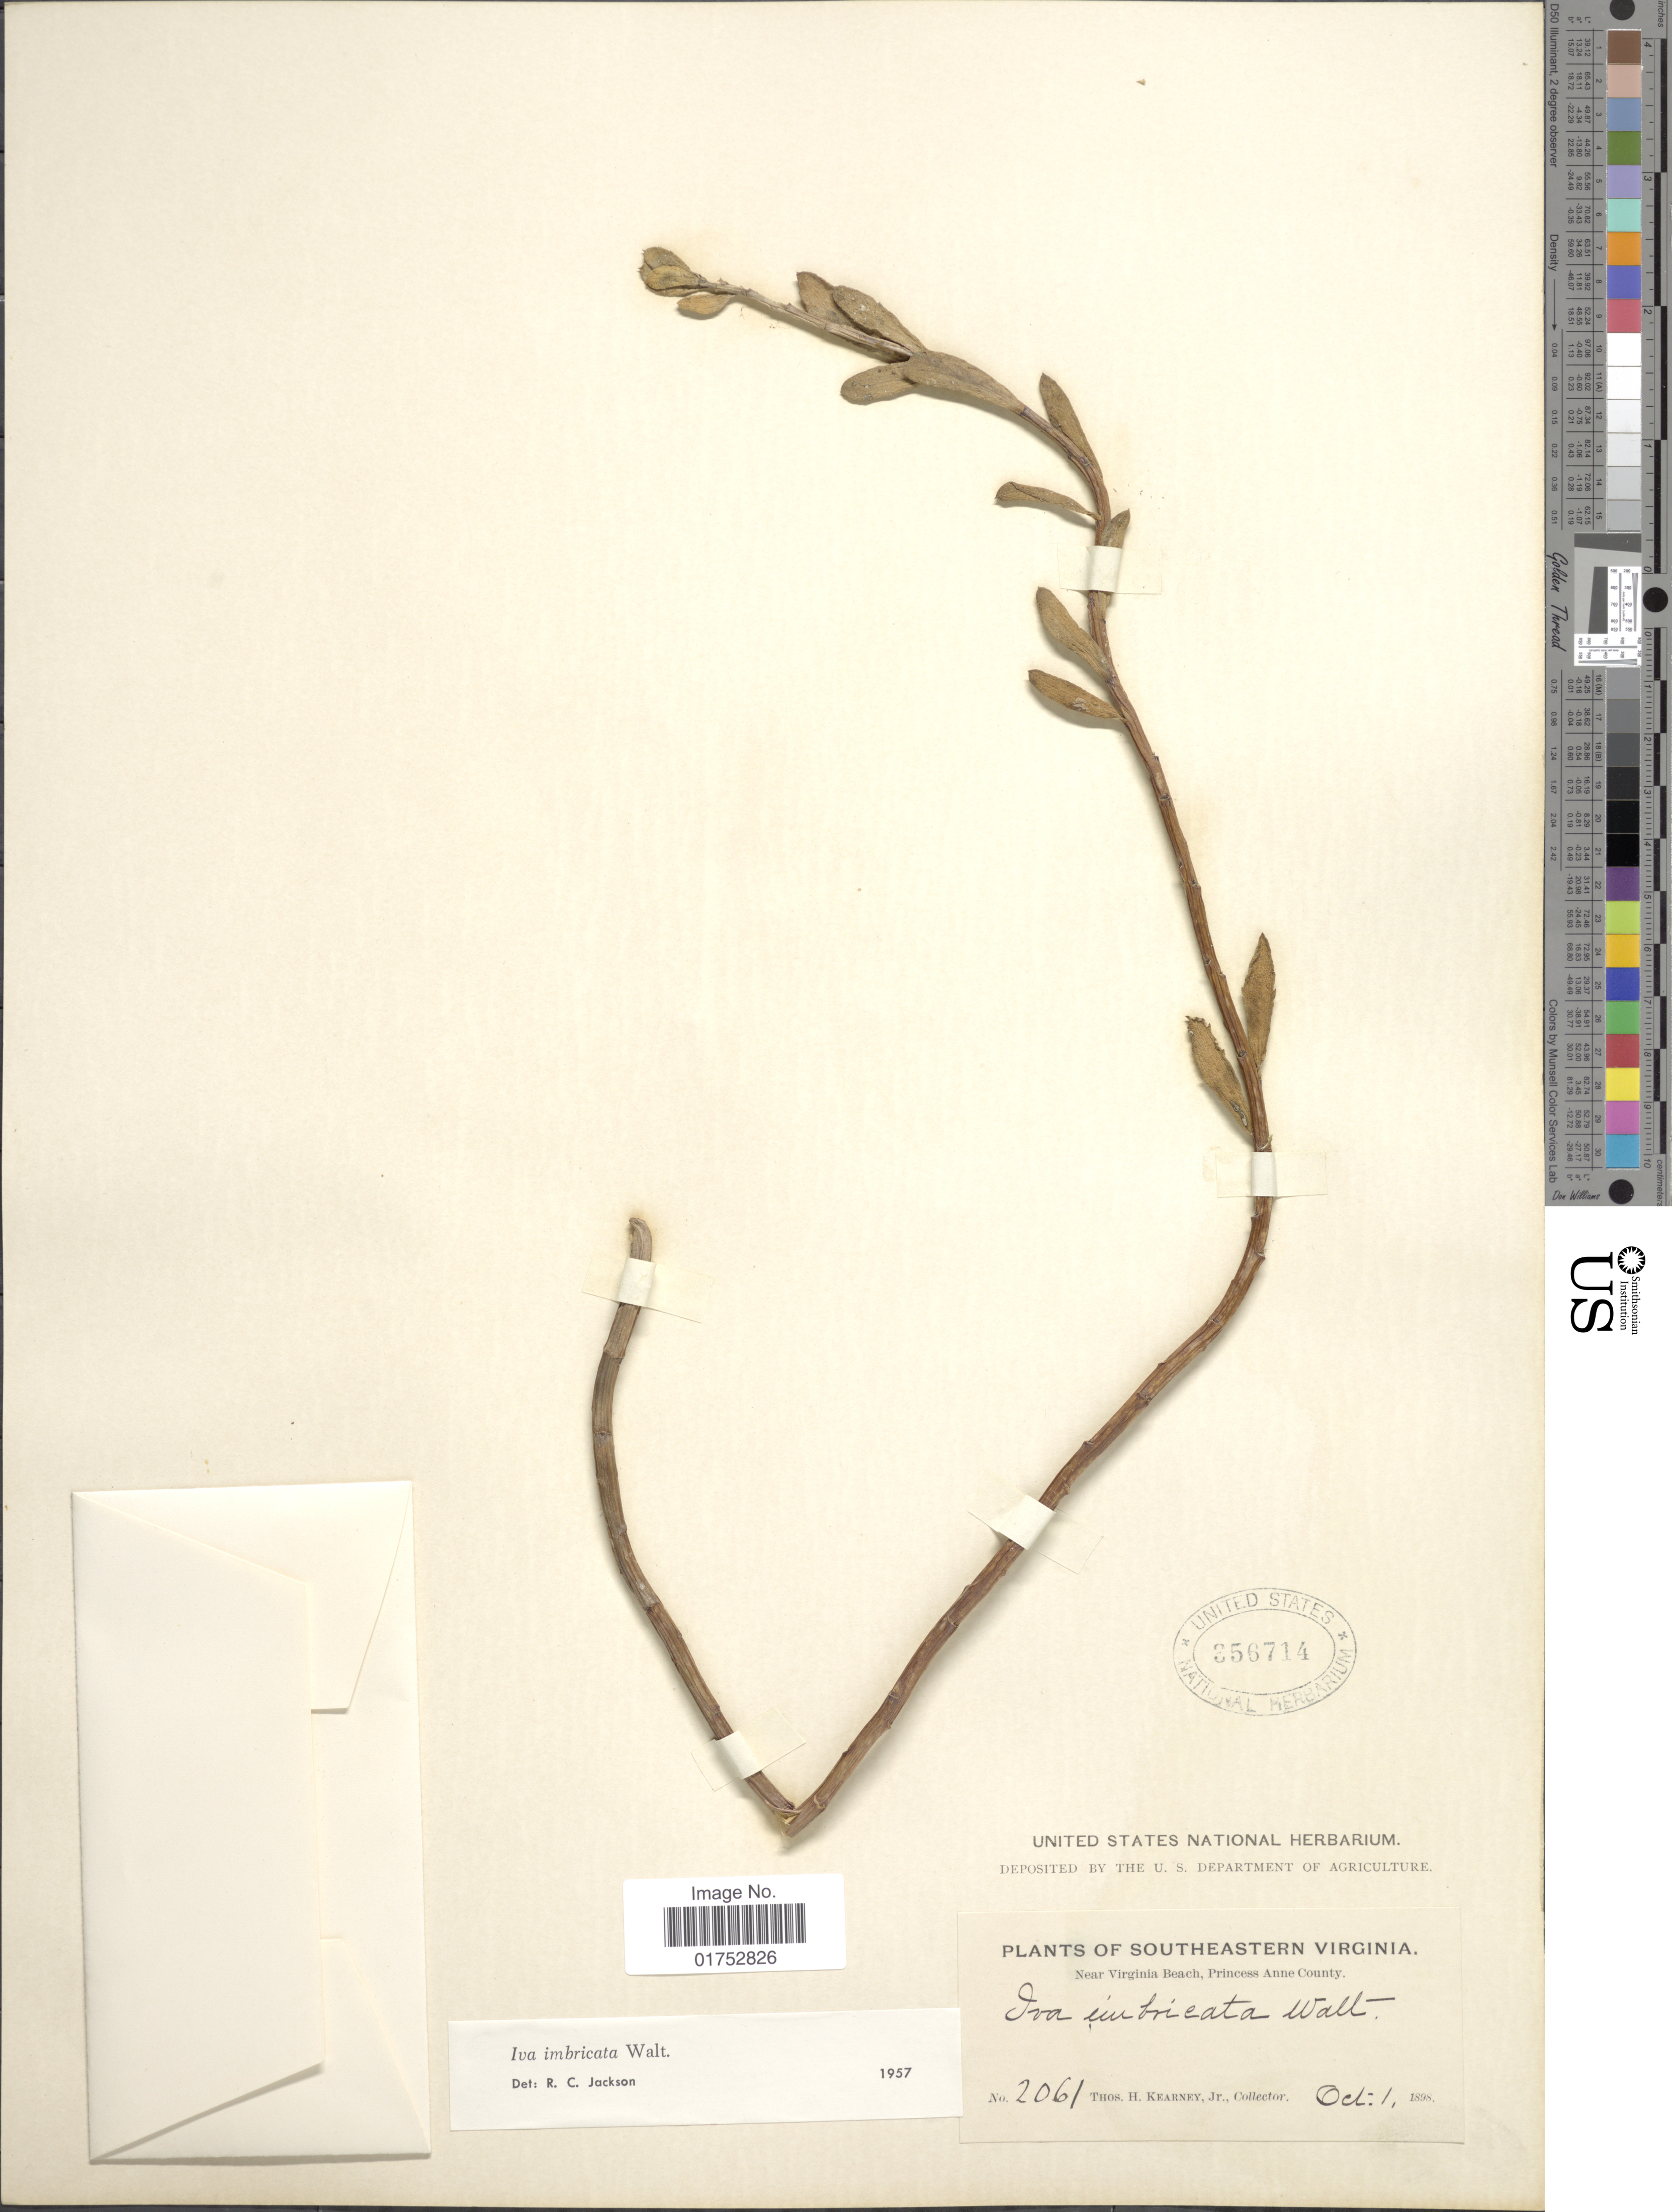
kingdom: Plantae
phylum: Tracheophyta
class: Magnoliopsida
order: Asterales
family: Asteraceae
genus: Iva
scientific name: Iva imbricata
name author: Walter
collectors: T. H. Kearney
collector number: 2061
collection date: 1898-10-01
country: United States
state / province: Virginia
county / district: City of Virginia Beach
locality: Southeastern Virginia, near Virginia Beach, Princess Anne (=historic county name) County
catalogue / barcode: US 356714